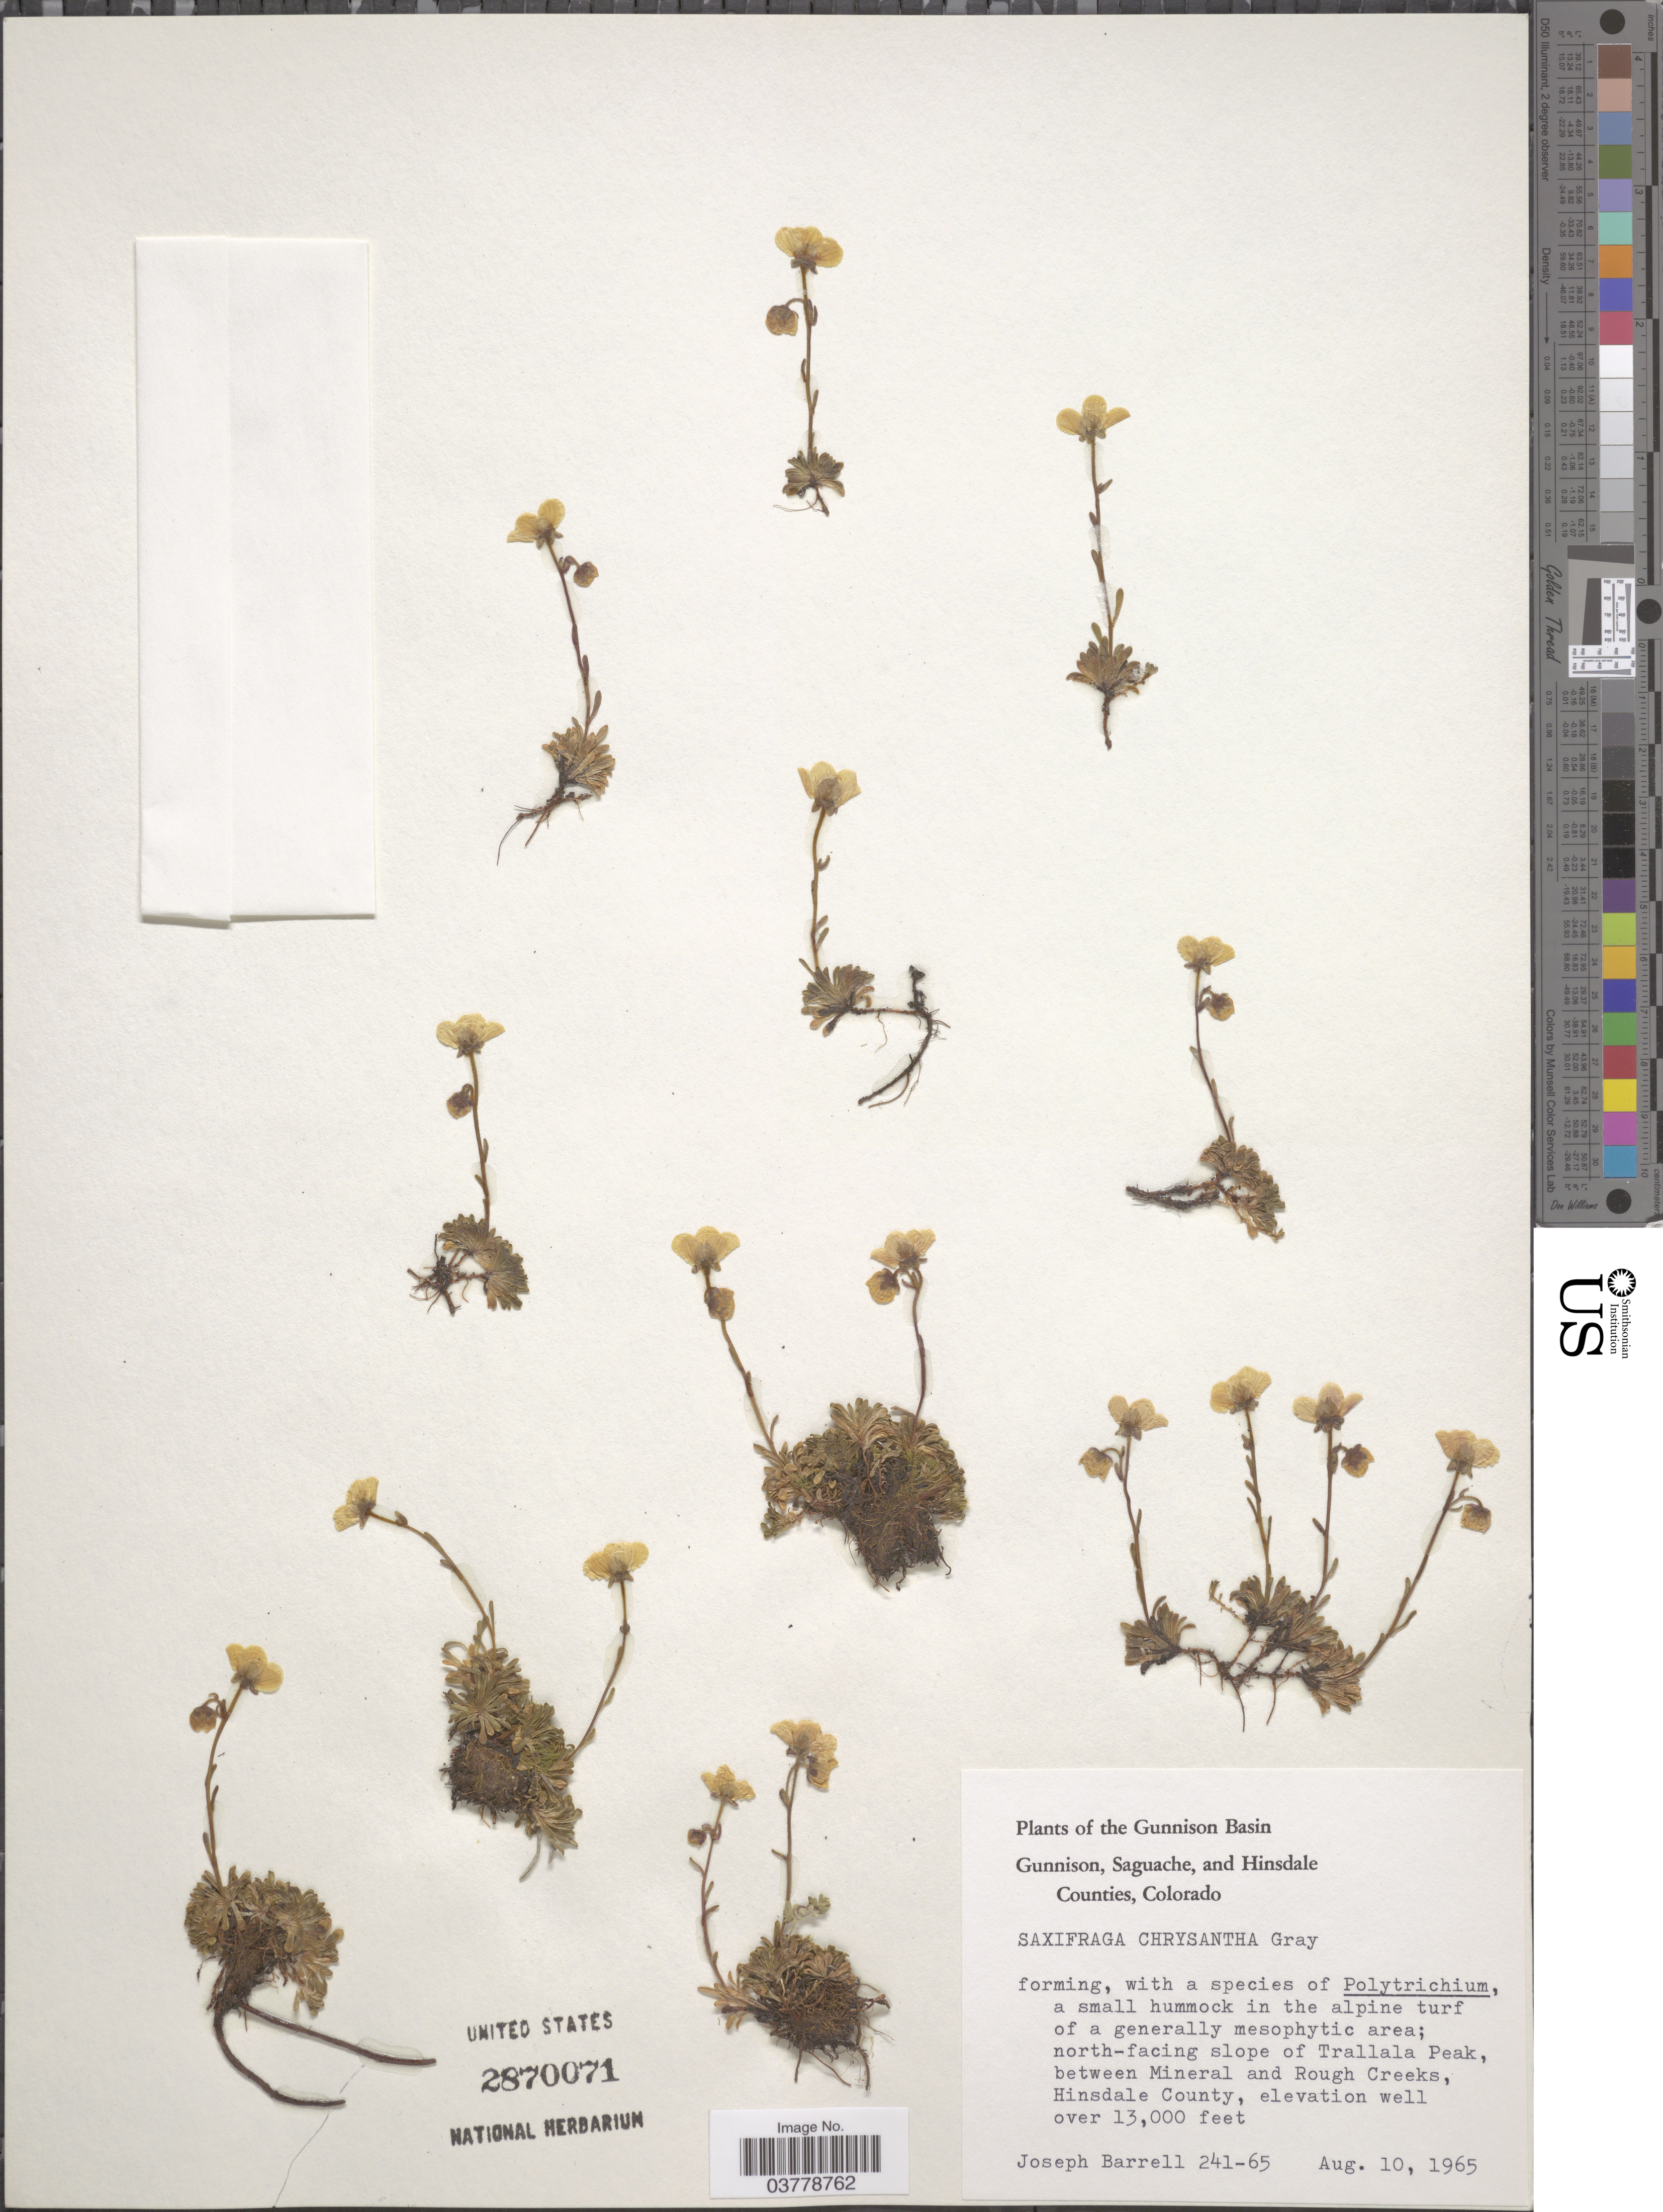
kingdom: Plantae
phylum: Tracheophyta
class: Magnoliopsida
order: Saxifragales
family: Saxifragaceae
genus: Saxifraga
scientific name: Saxifraga chrysantha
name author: A. Gray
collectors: J. Barrell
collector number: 241-65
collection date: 1965-08-10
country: United States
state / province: Colorado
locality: The Gunnison Basin. North-facing slope of Trallala Peak, between Mineral and Rough Creeks, Hinsdale County.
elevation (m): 3962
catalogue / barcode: US 2870071